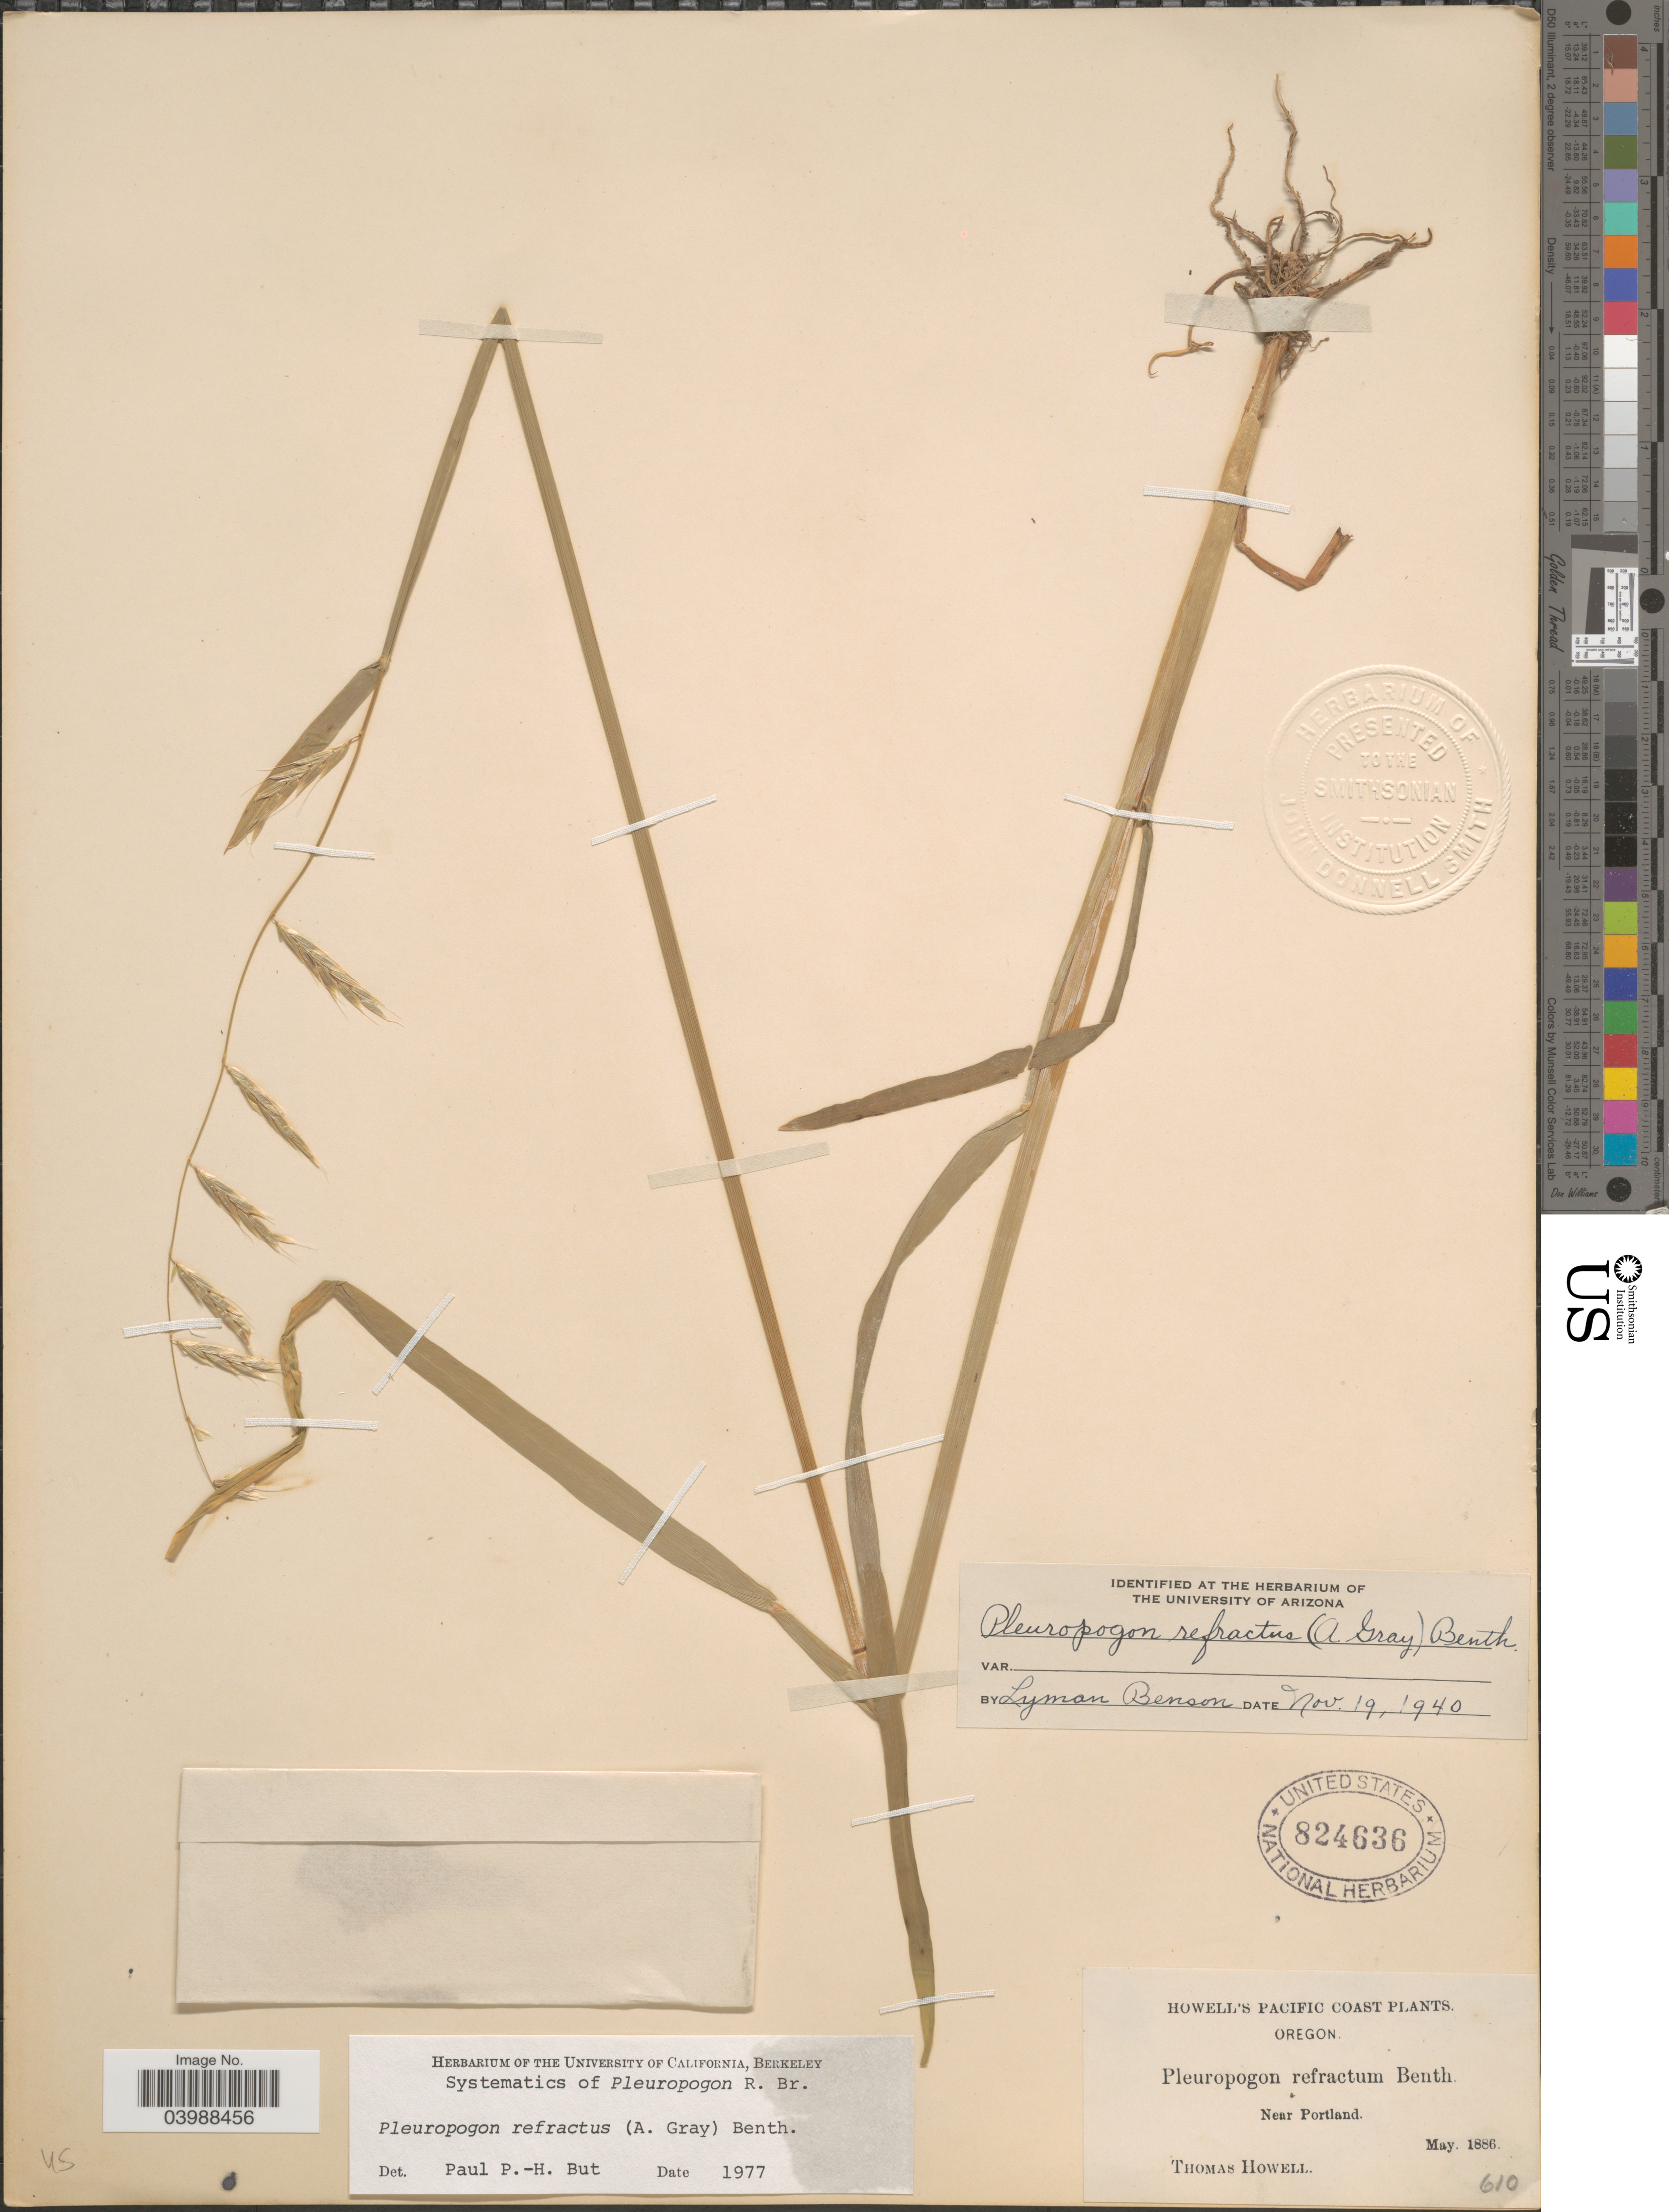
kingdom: Plantae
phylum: Tracheophyta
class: Liliopsida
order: Poales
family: Poaceae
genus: Pleuropogon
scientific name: Pleuropogon refractus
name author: (A. Gray) Benth.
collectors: T. Howell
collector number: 610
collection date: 1886-05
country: United States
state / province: Oregon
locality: Pacific Coast. Near Portland.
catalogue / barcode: US 824636